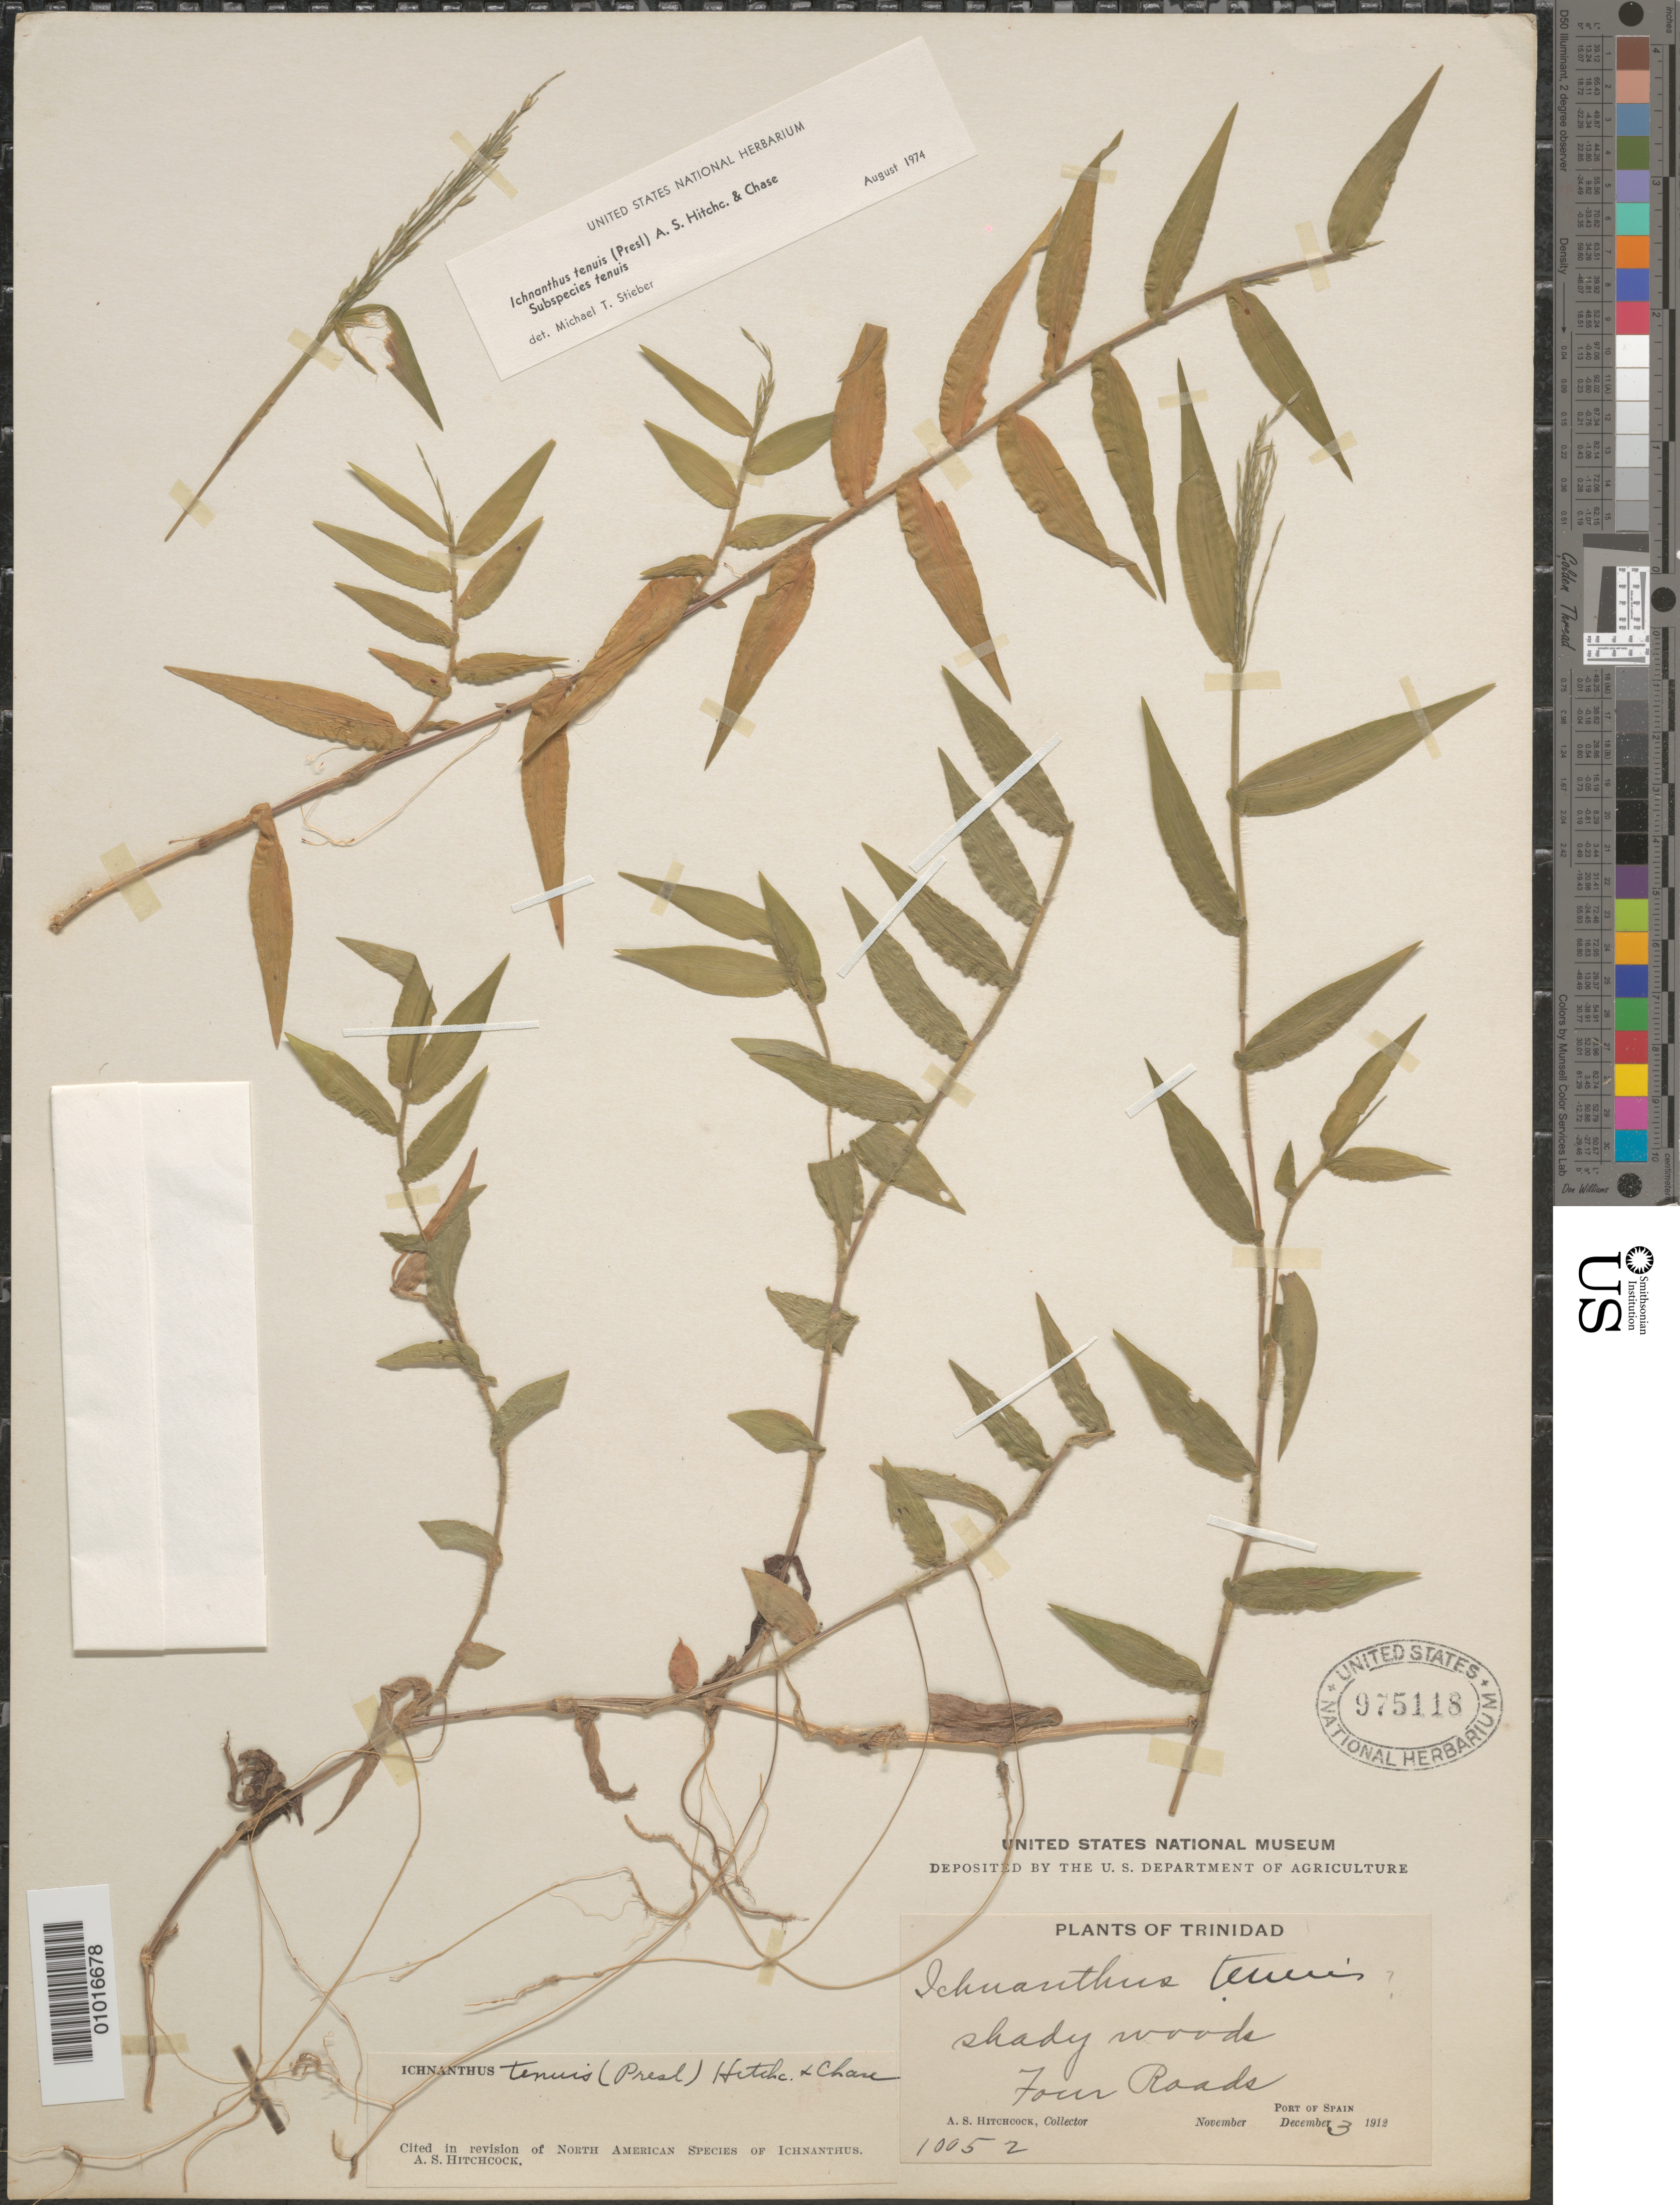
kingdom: Plantae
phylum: Tracheophyta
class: Liliopsida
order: Poales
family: Poaceae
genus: Ichnanthus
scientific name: Ichnanthus tenuis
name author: (J. Presl) Hitchc. & Chase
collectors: A. S. Hitchcock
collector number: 10052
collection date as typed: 03 Dec 1912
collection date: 1912-12-03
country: Trinidad and Tobago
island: Trinidad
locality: Port of Spain, Four Roads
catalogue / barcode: US 975118